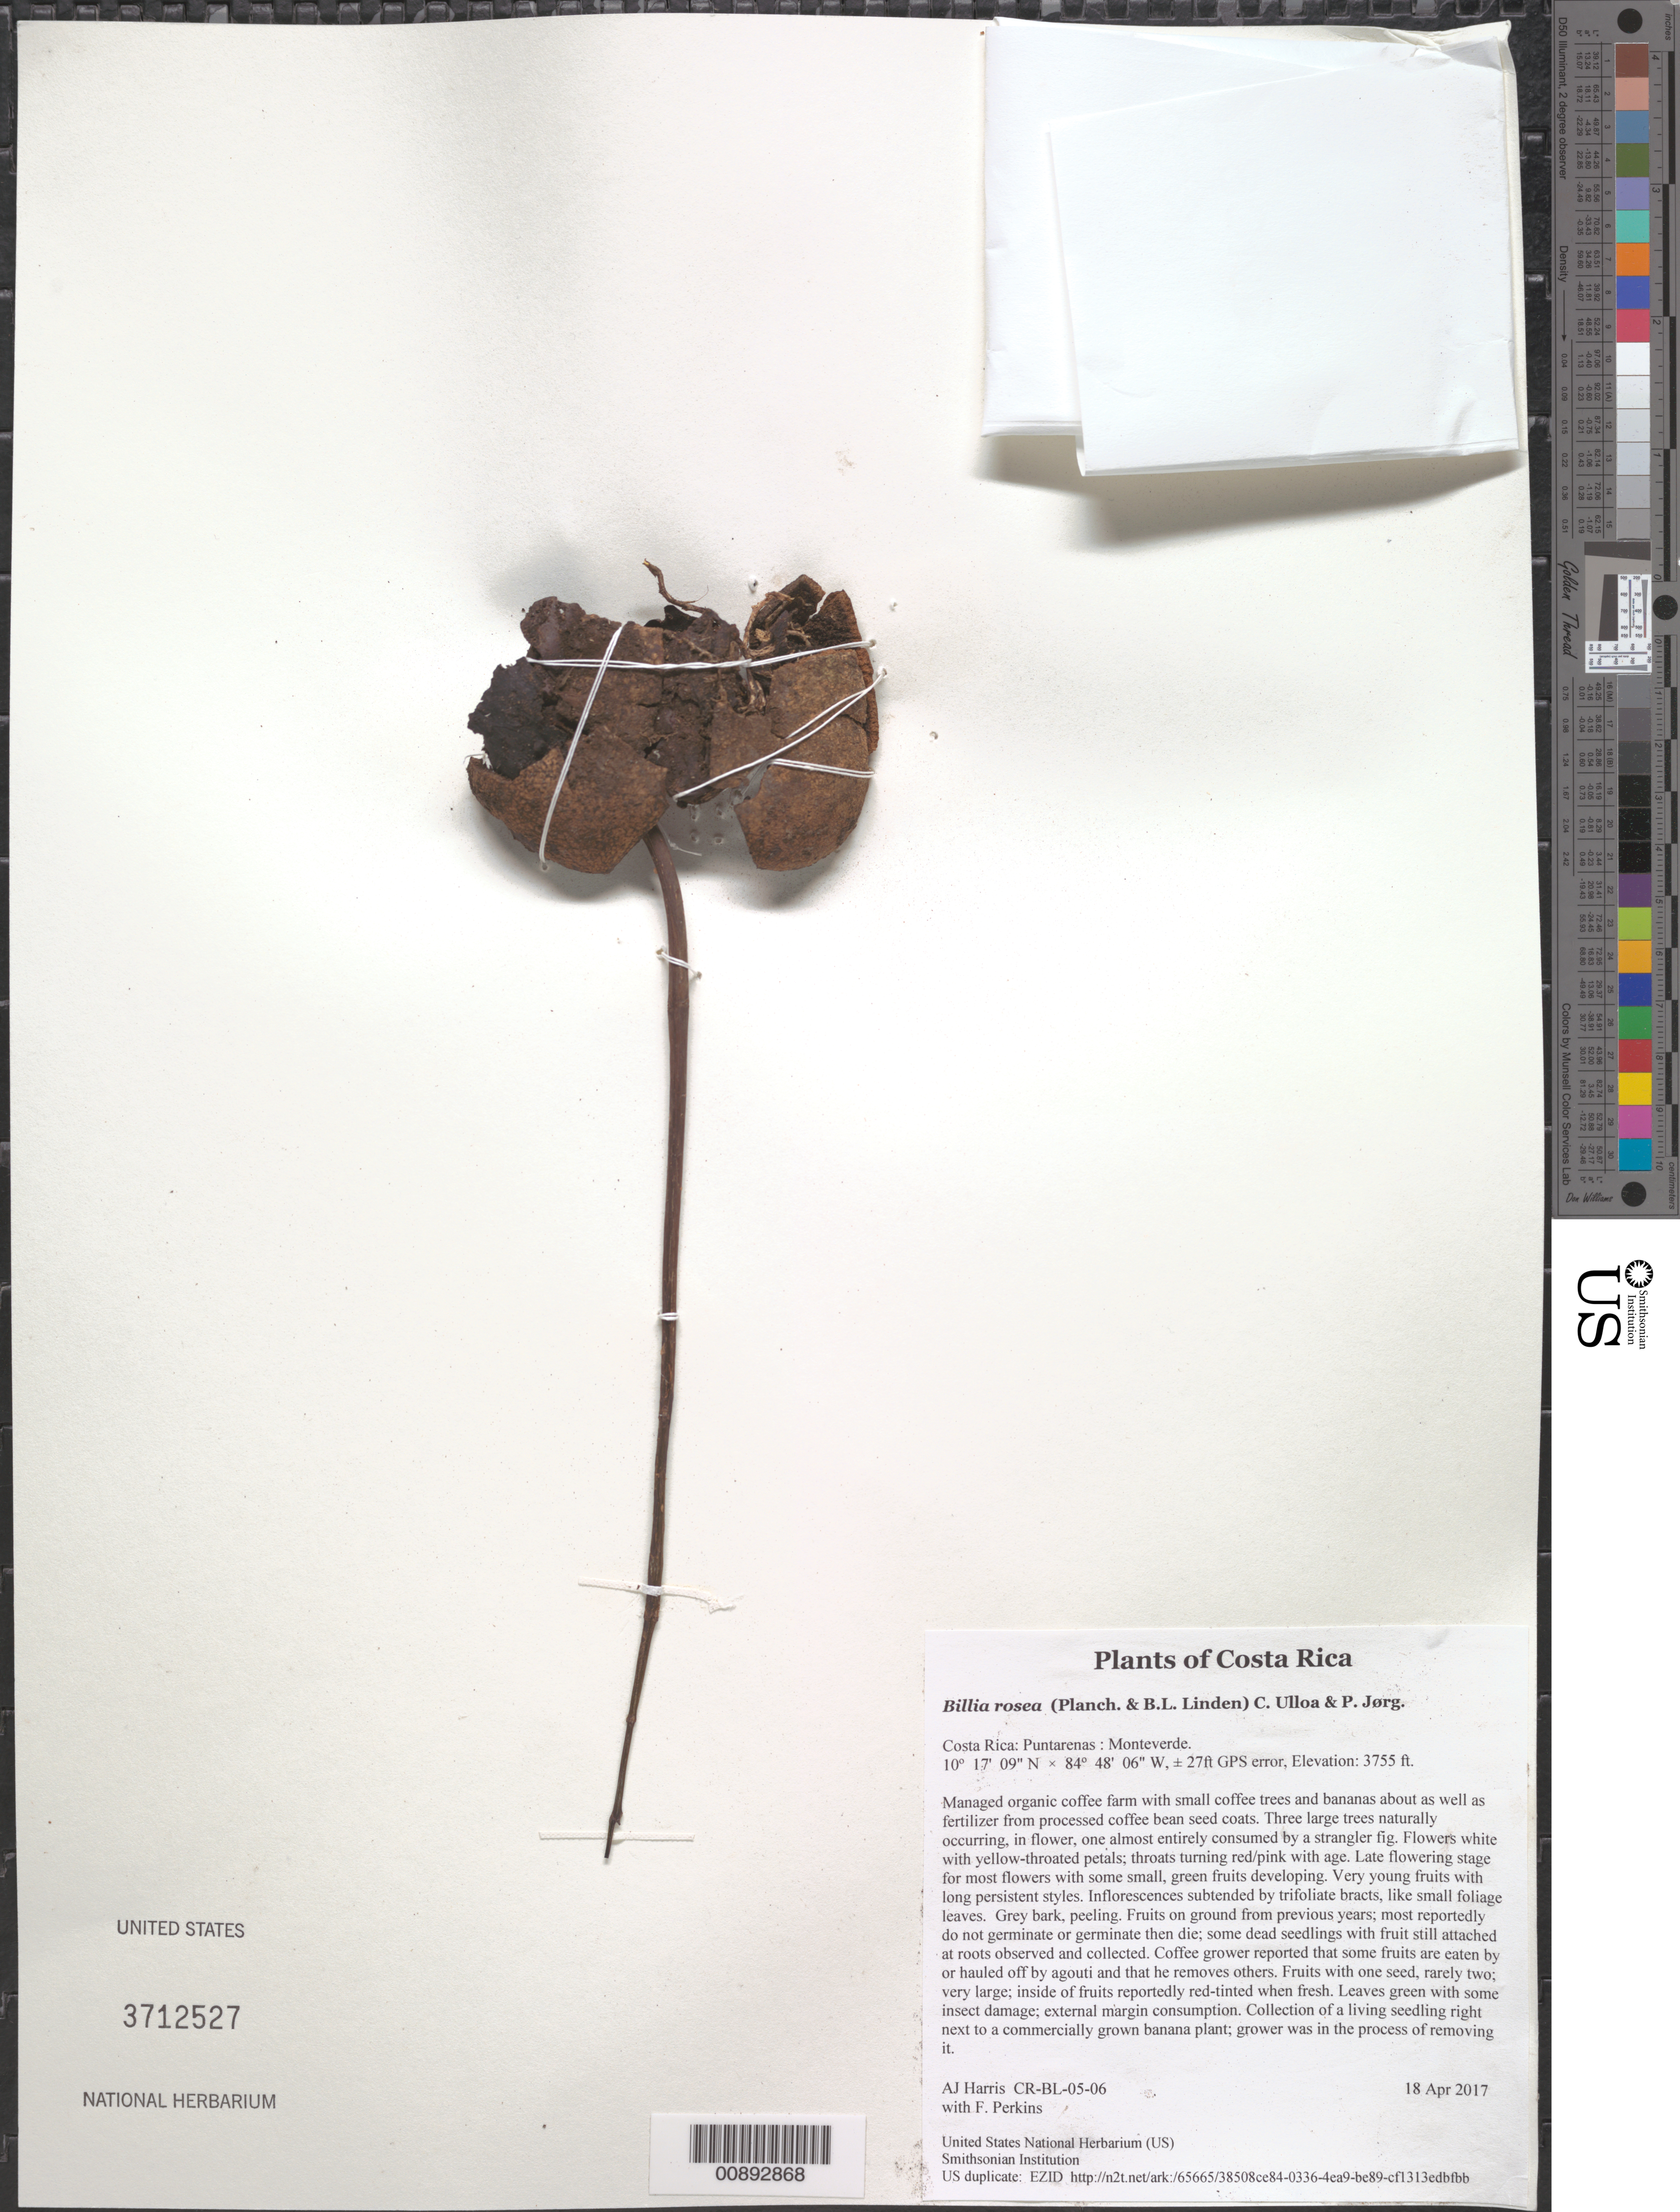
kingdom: Plantae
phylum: Tracheophyta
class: Magnoliopsida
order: Sapindales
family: Sapindaceae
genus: Billia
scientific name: Billia rosea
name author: (Planch. & Linden) C. Ulloa & P.M. Jørg.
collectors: A. J. Harris & F. Perkins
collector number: CR-BL-05-06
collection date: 2017-04-18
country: Costa Rica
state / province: Puntarenas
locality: Monteverde.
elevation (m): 1145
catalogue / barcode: US 3712527